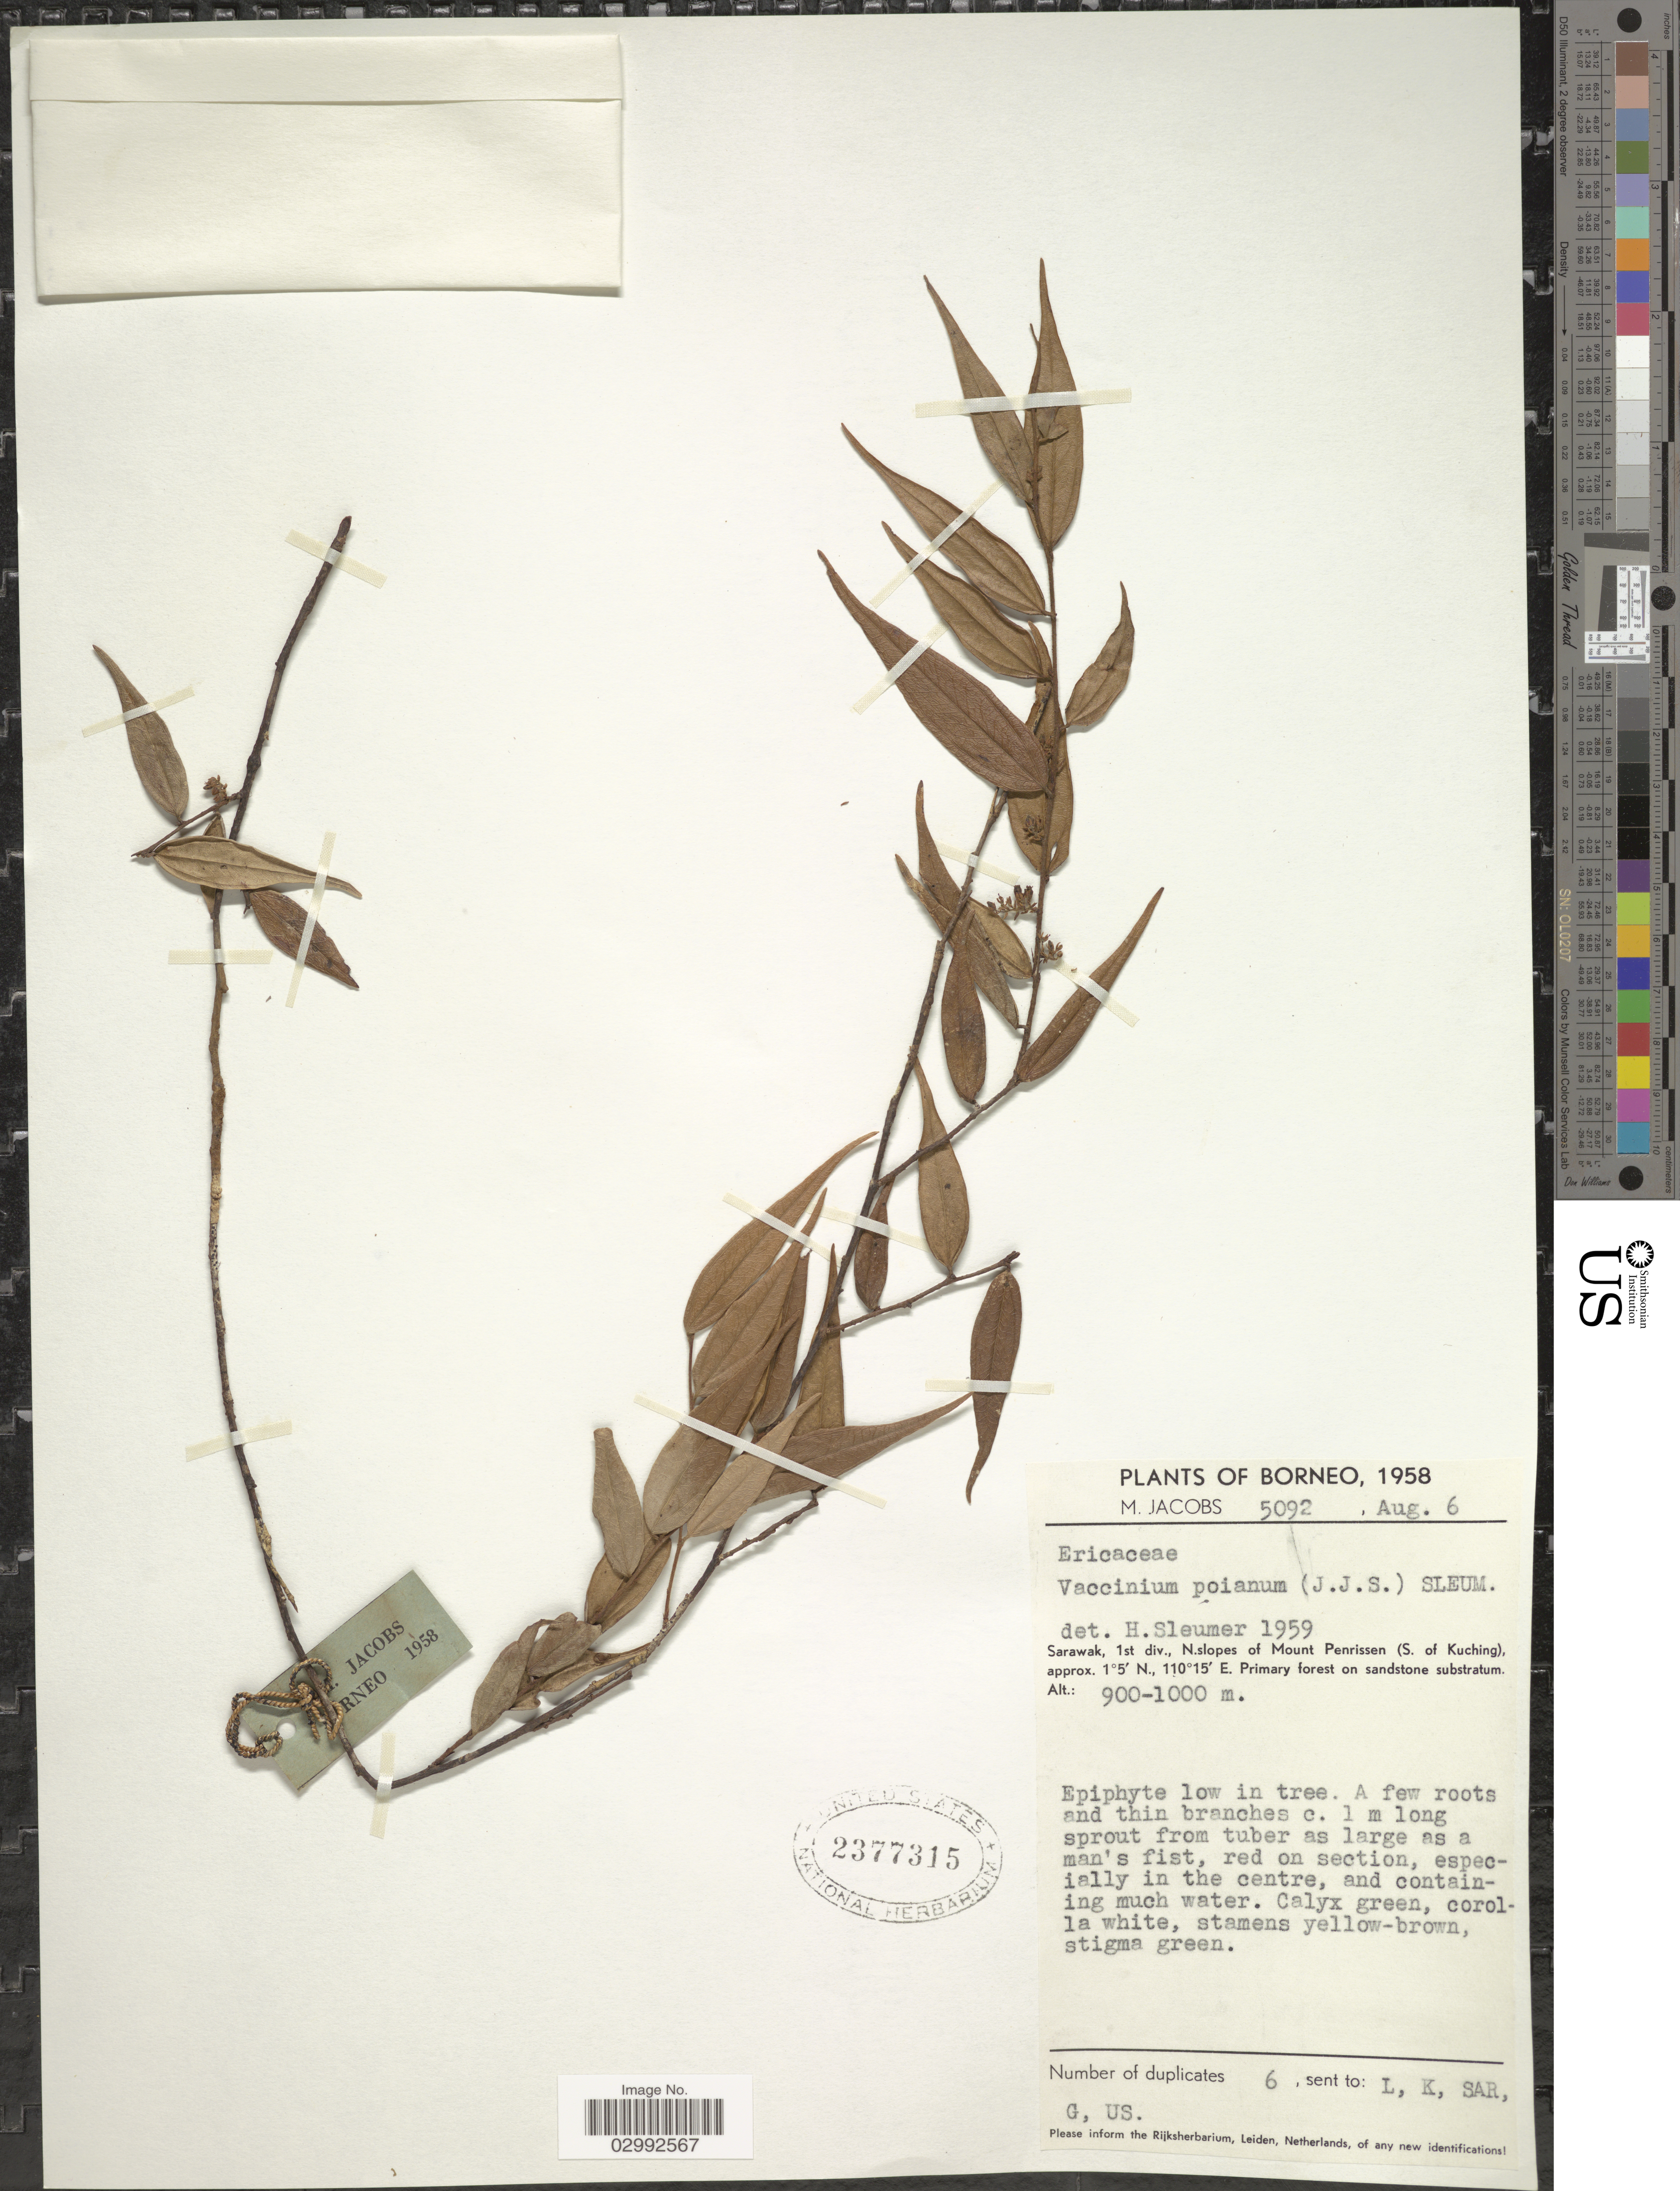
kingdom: Plantae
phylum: Tracheophyta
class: Magnoliopsida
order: Ericales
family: Ericaceae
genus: Vaccinium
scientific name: Vaccinium poianum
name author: (J.J. Sm.) Sleumer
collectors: M. Jacobs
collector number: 5092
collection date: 1958-08-06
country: Malaysia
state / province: Sarawak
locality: Borneo, Sarawak, 1st div., N. slopes of Mount Penrissen (S. of Kuching).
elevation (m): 900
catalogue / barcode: US 2377315